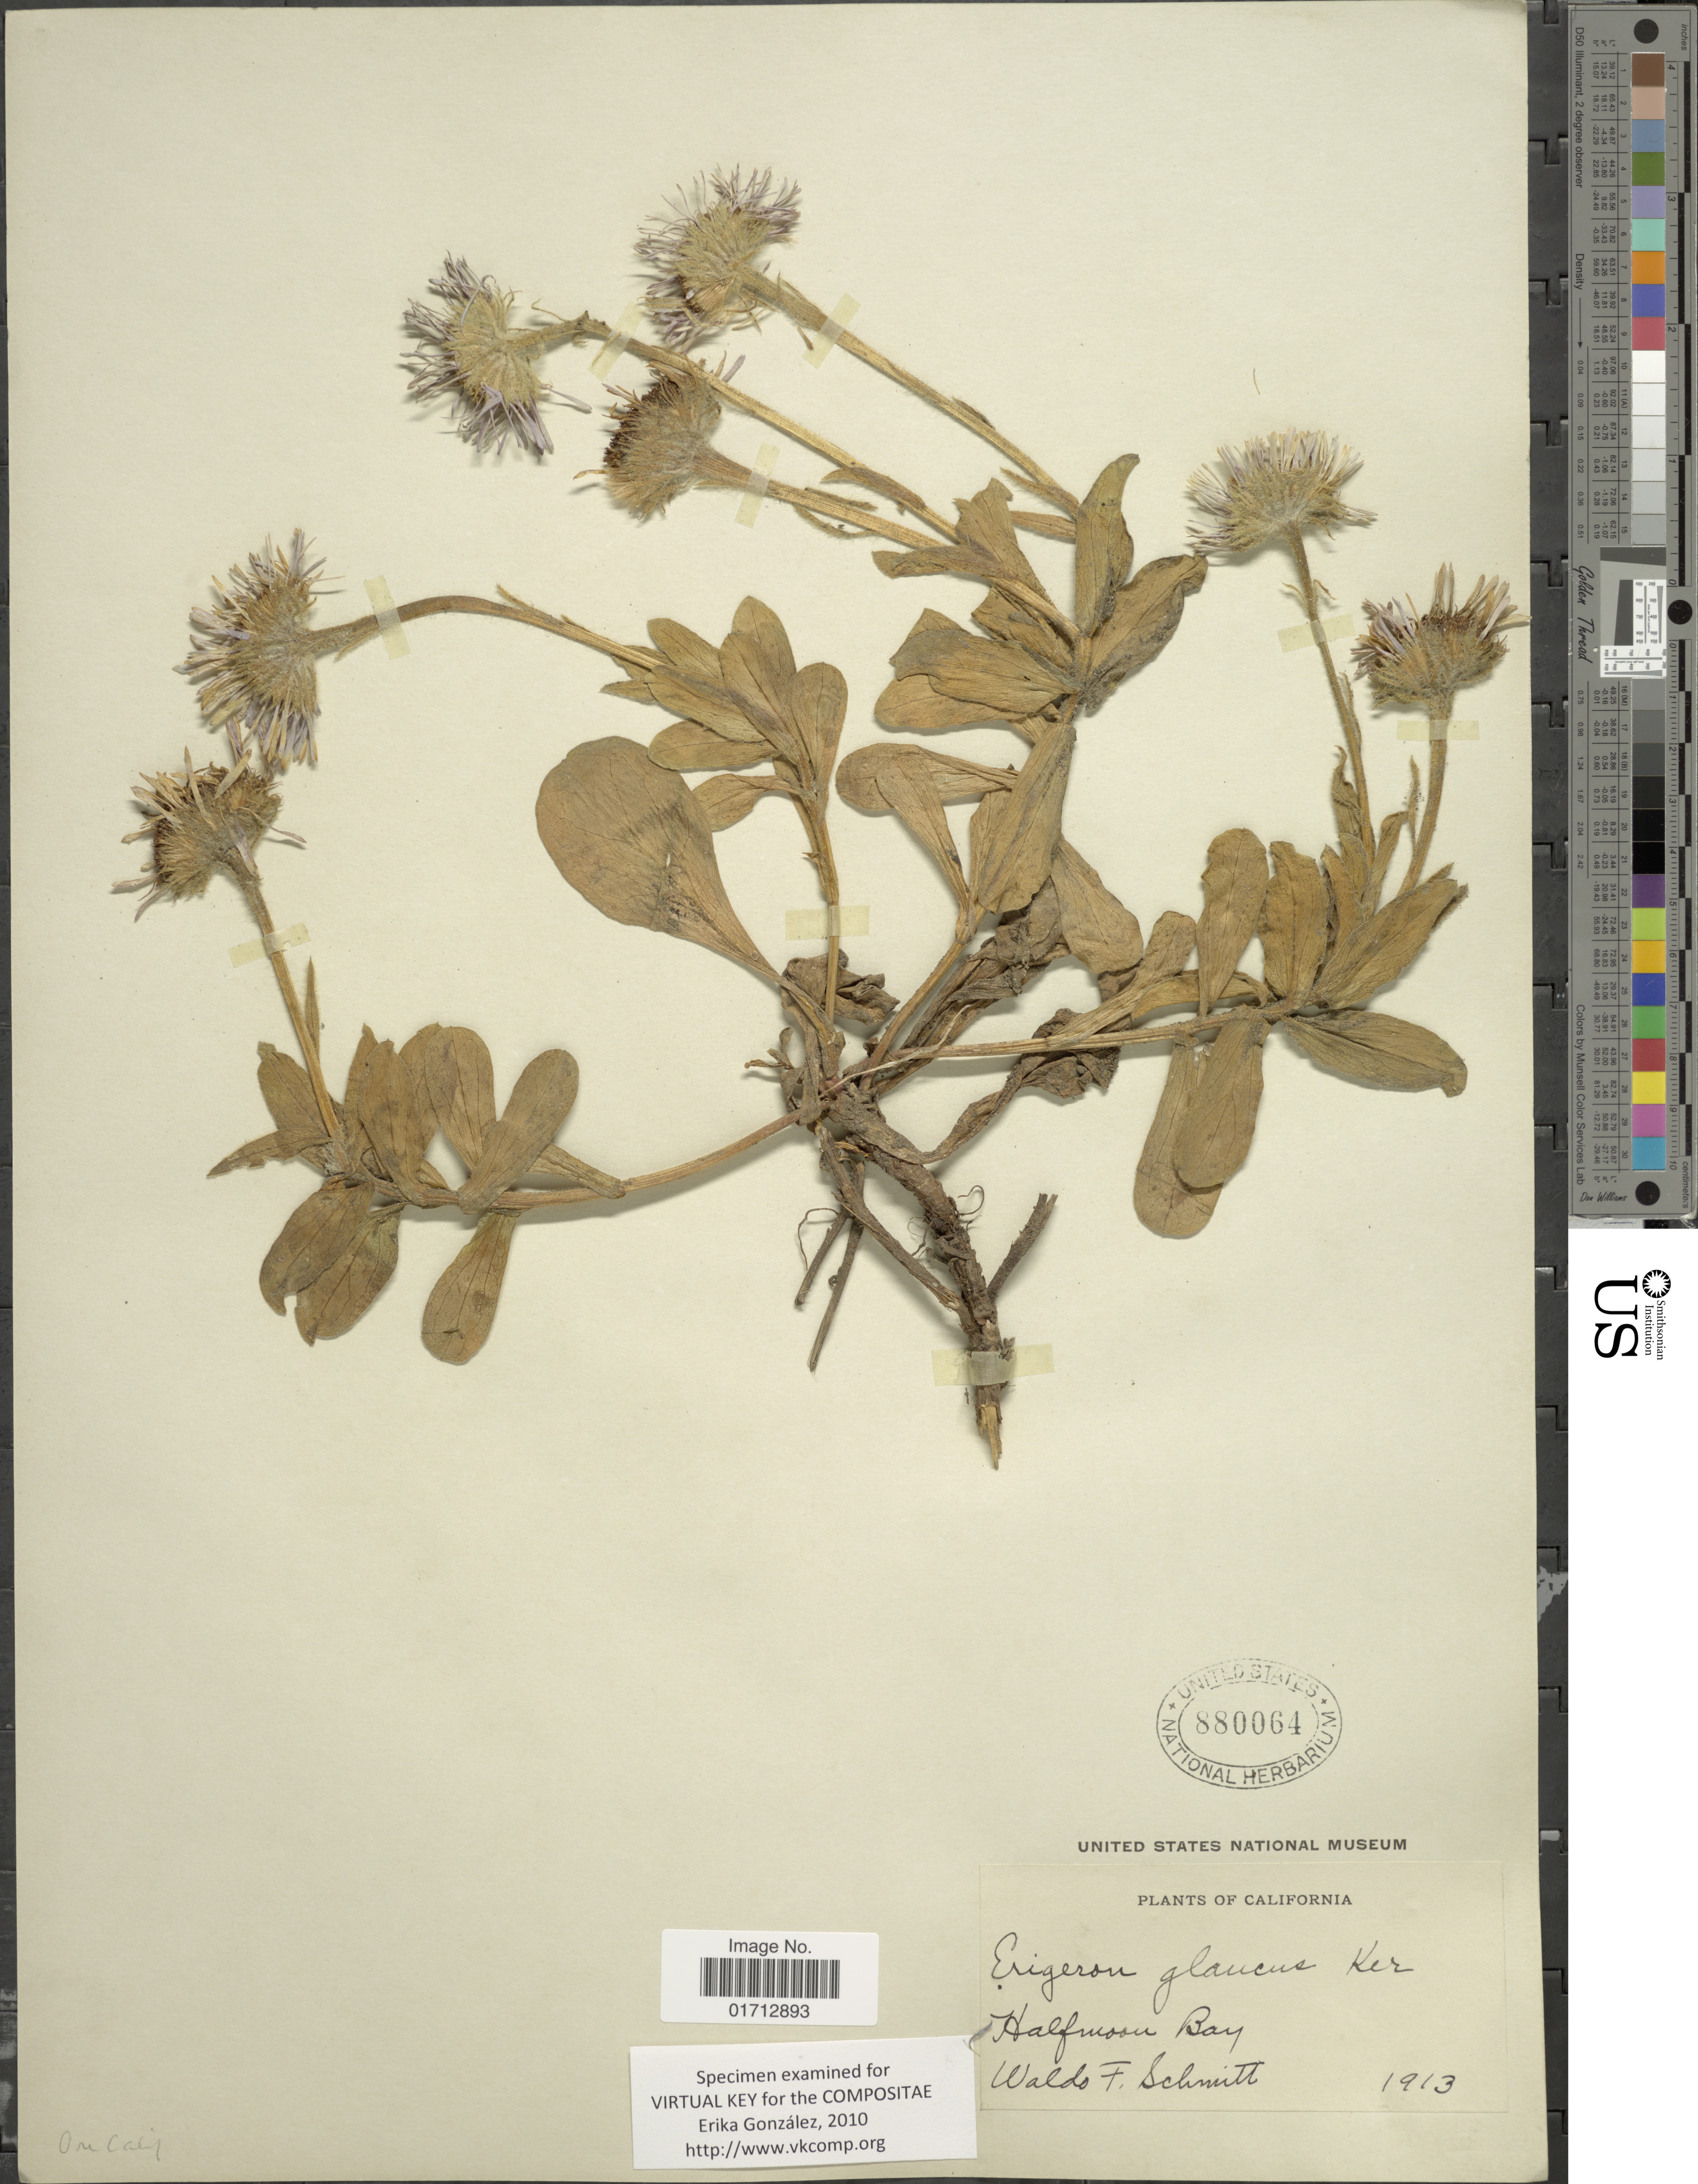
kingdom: Plantae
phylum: Tracheophyta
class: Magnoliopsida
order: Asterales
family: Asteraceae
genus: Erigeron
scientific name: Erigeron glaucus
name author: Ker Gawl.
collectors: W. L. Schmitt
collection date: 1913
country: United States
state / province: California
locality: Halfmoon Bay.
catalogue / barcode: US 880064